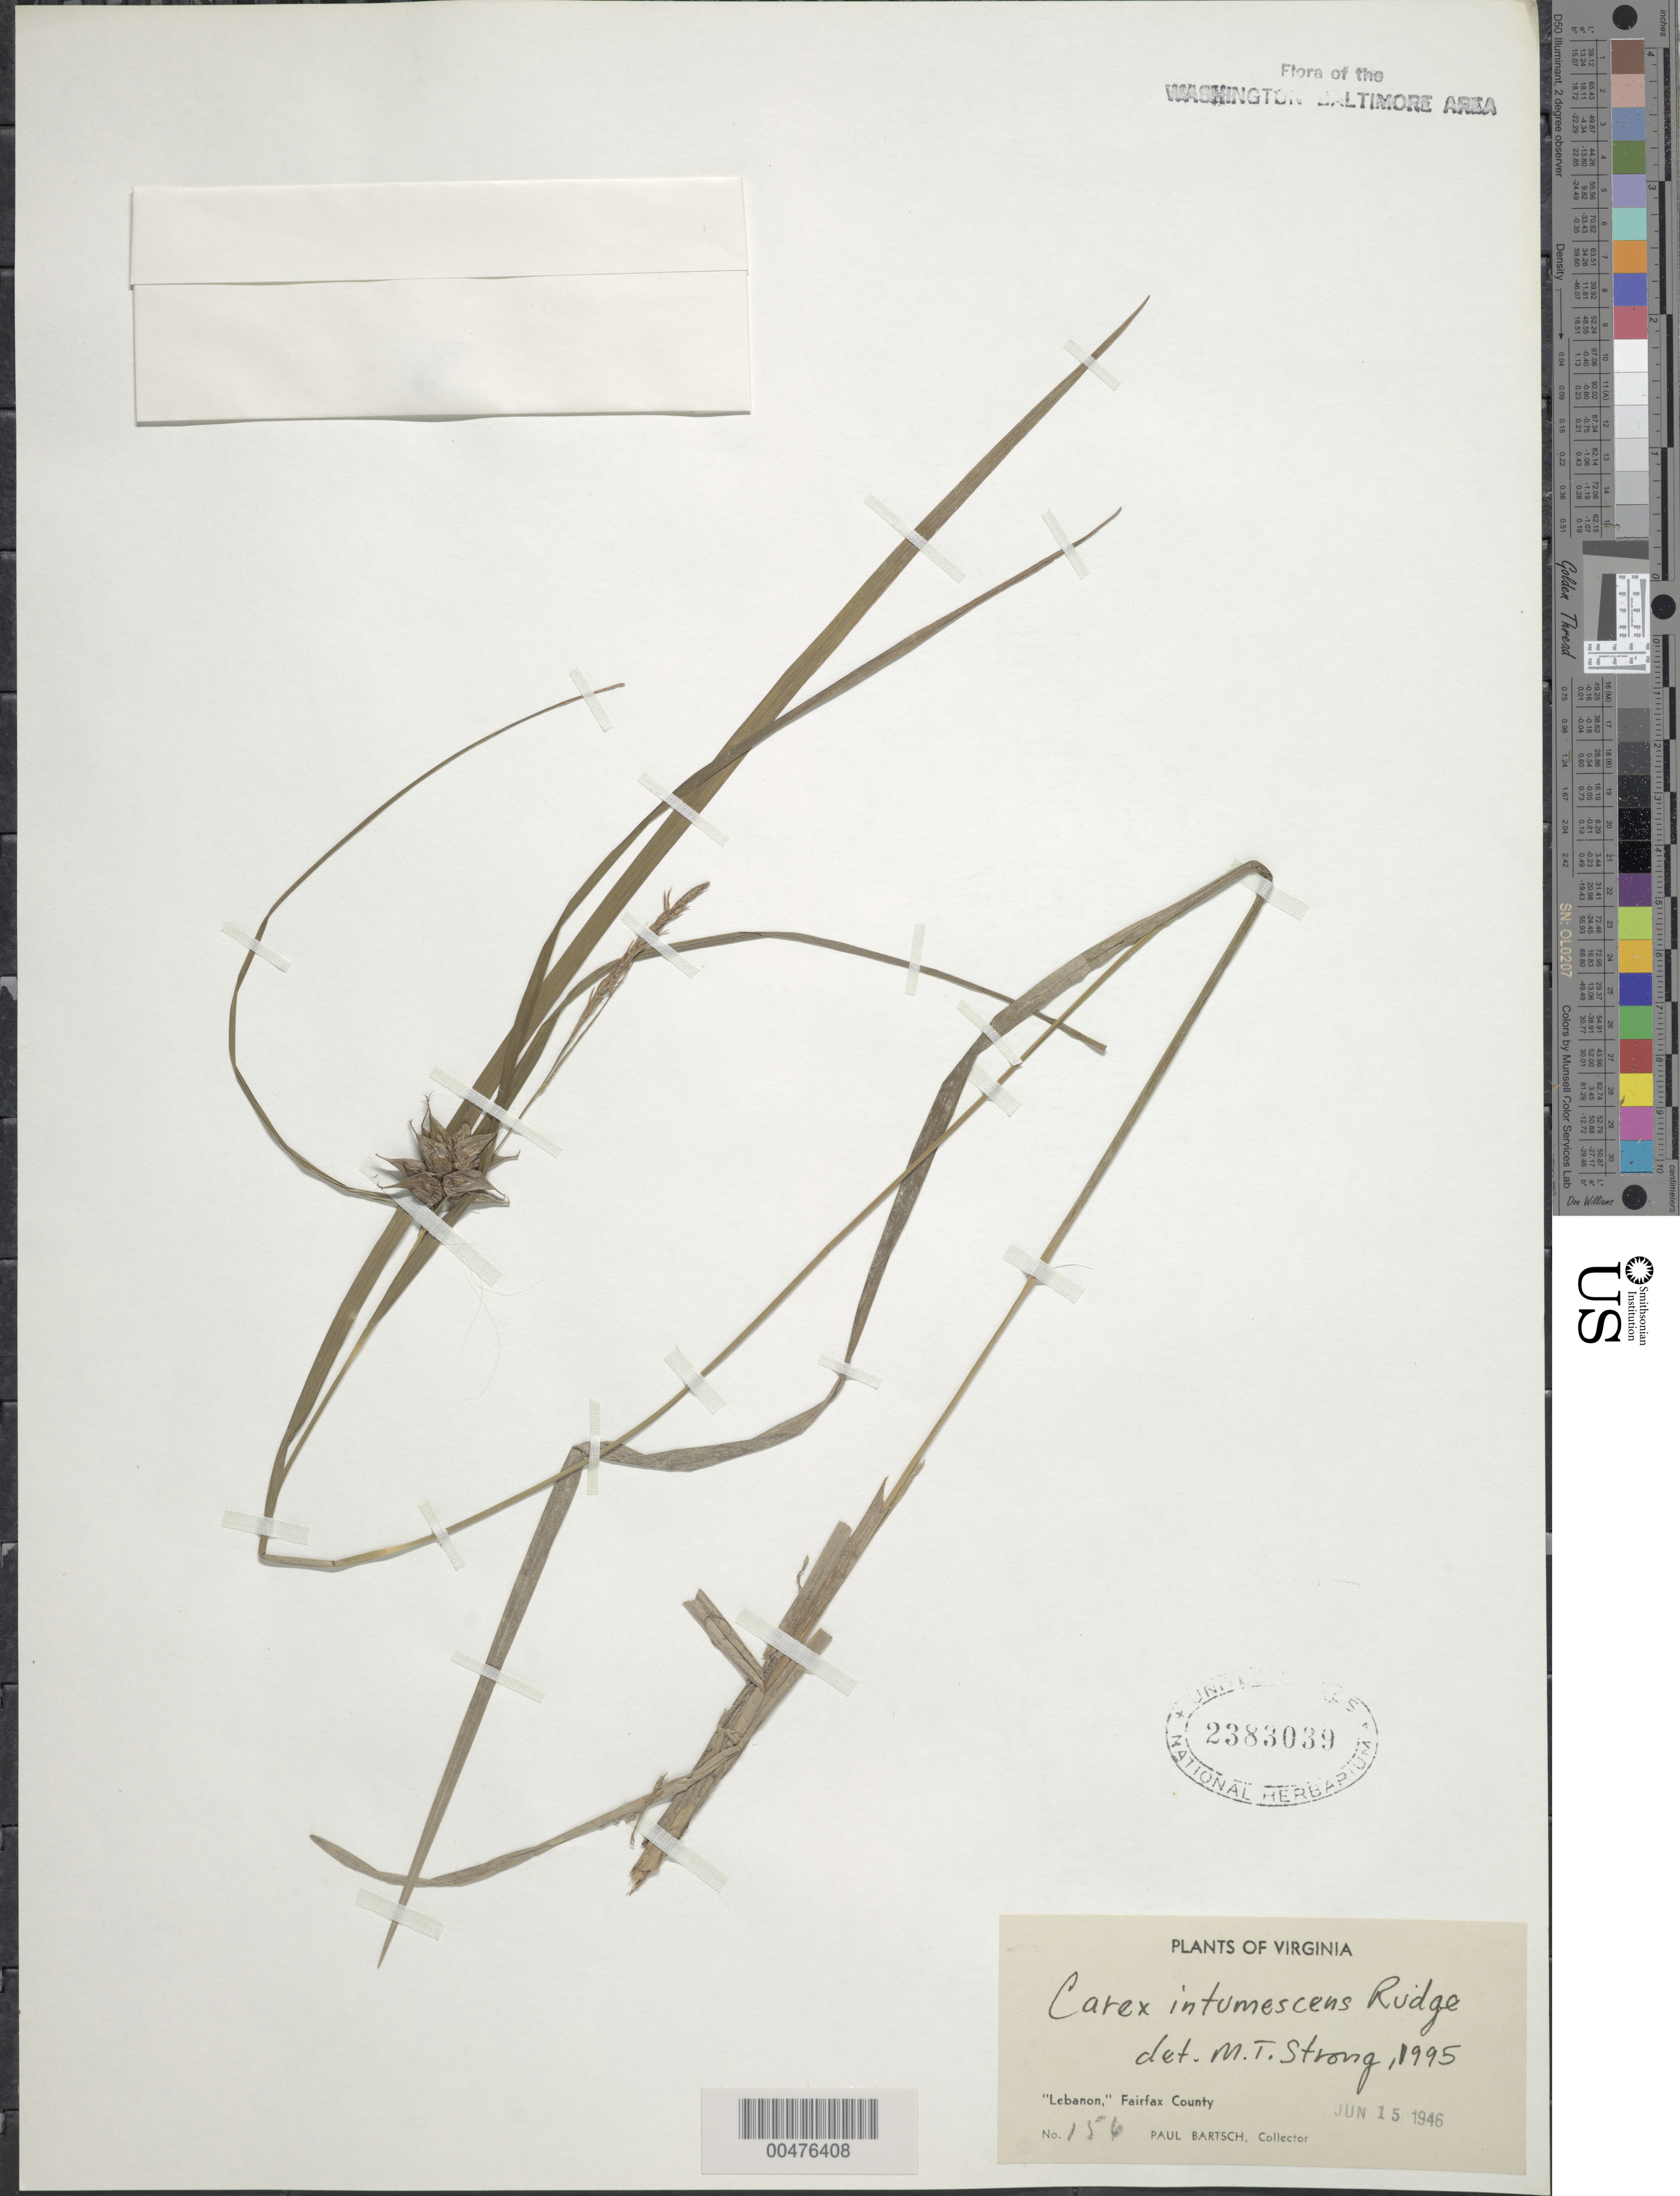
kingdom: Plantae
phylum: Tracheophyta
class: Liliopsida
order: Poales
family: Cyperaceae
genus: Carex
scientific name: Carex intumescens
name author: Rudge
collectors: P. Bartsch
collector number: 156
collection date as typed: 15 Jun 1946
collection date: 1946-06-15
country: United States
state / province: Virginia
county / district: Fairfax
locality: Lebanon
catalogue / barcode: US 2383039